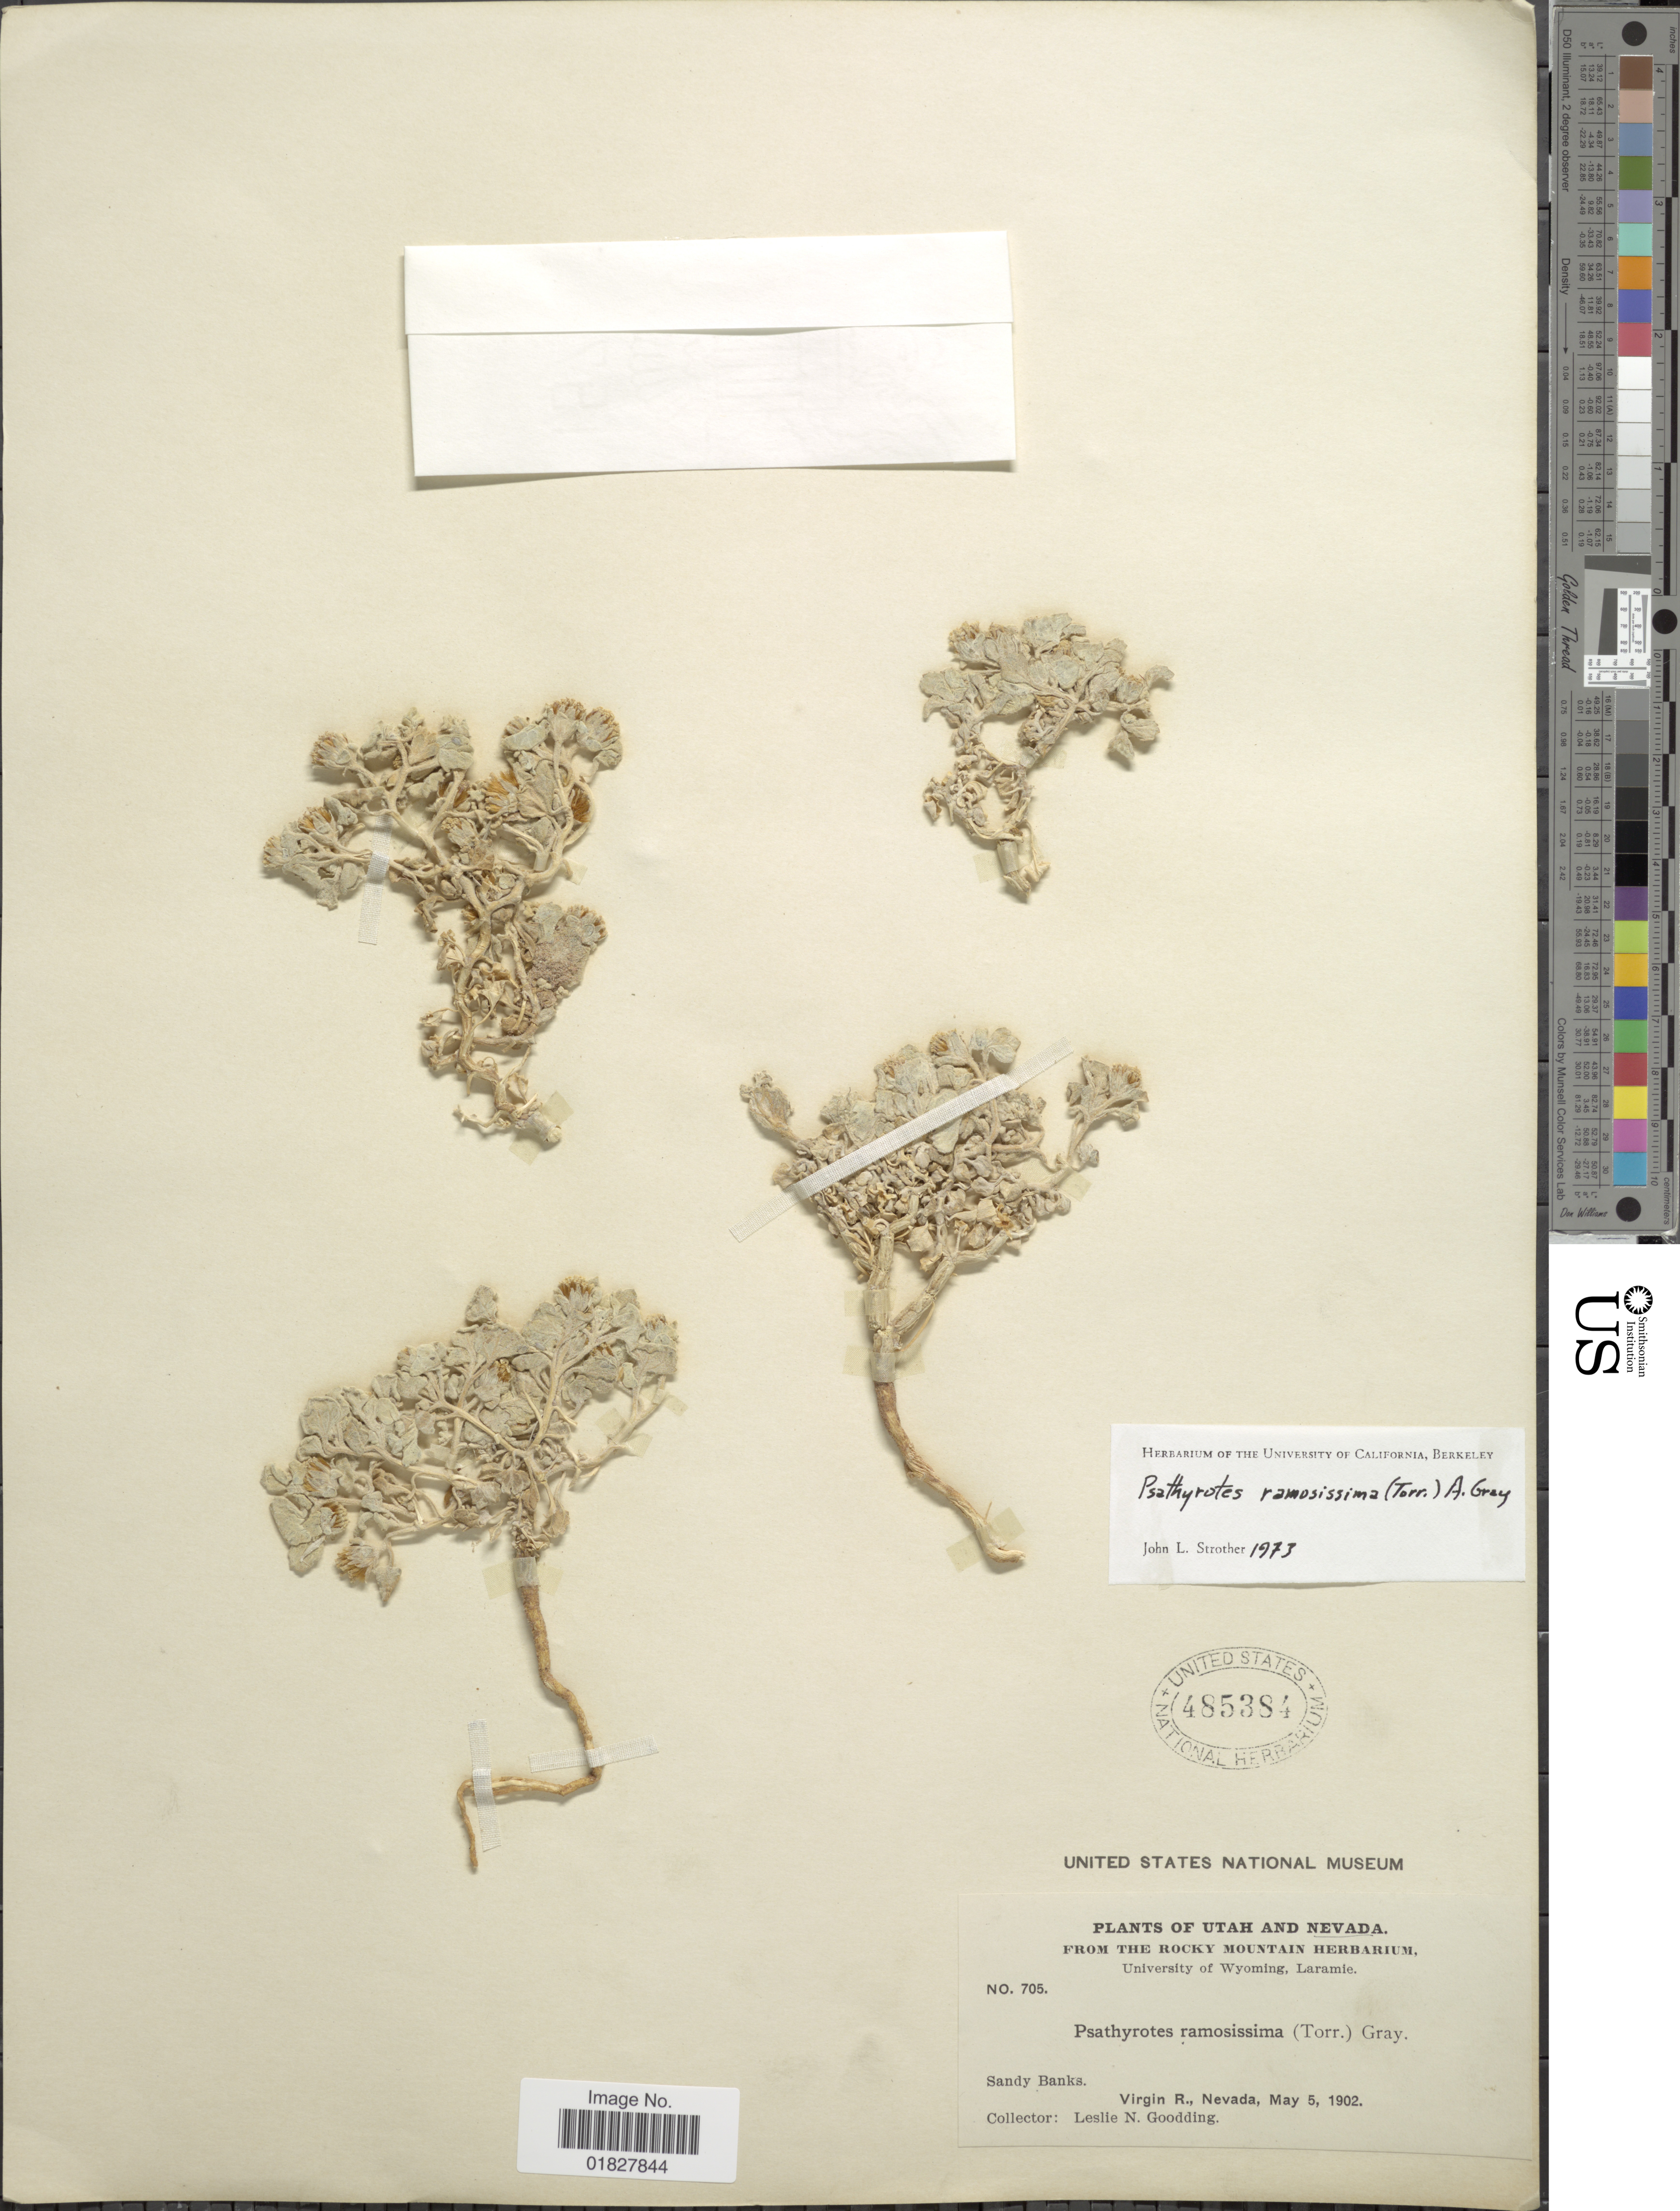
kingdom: Plantae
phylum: Tracheophyta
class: Magnoliopsida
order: Asterales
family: Asteraceae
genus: Psathyrotes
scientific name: Psathyrotes ramosissima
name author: (Torr.) A. Gray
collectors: L. N. Goodding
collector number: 705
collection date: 1902-05-05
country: United States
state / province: Nevada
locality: Virgin R.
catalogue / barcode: US 485384